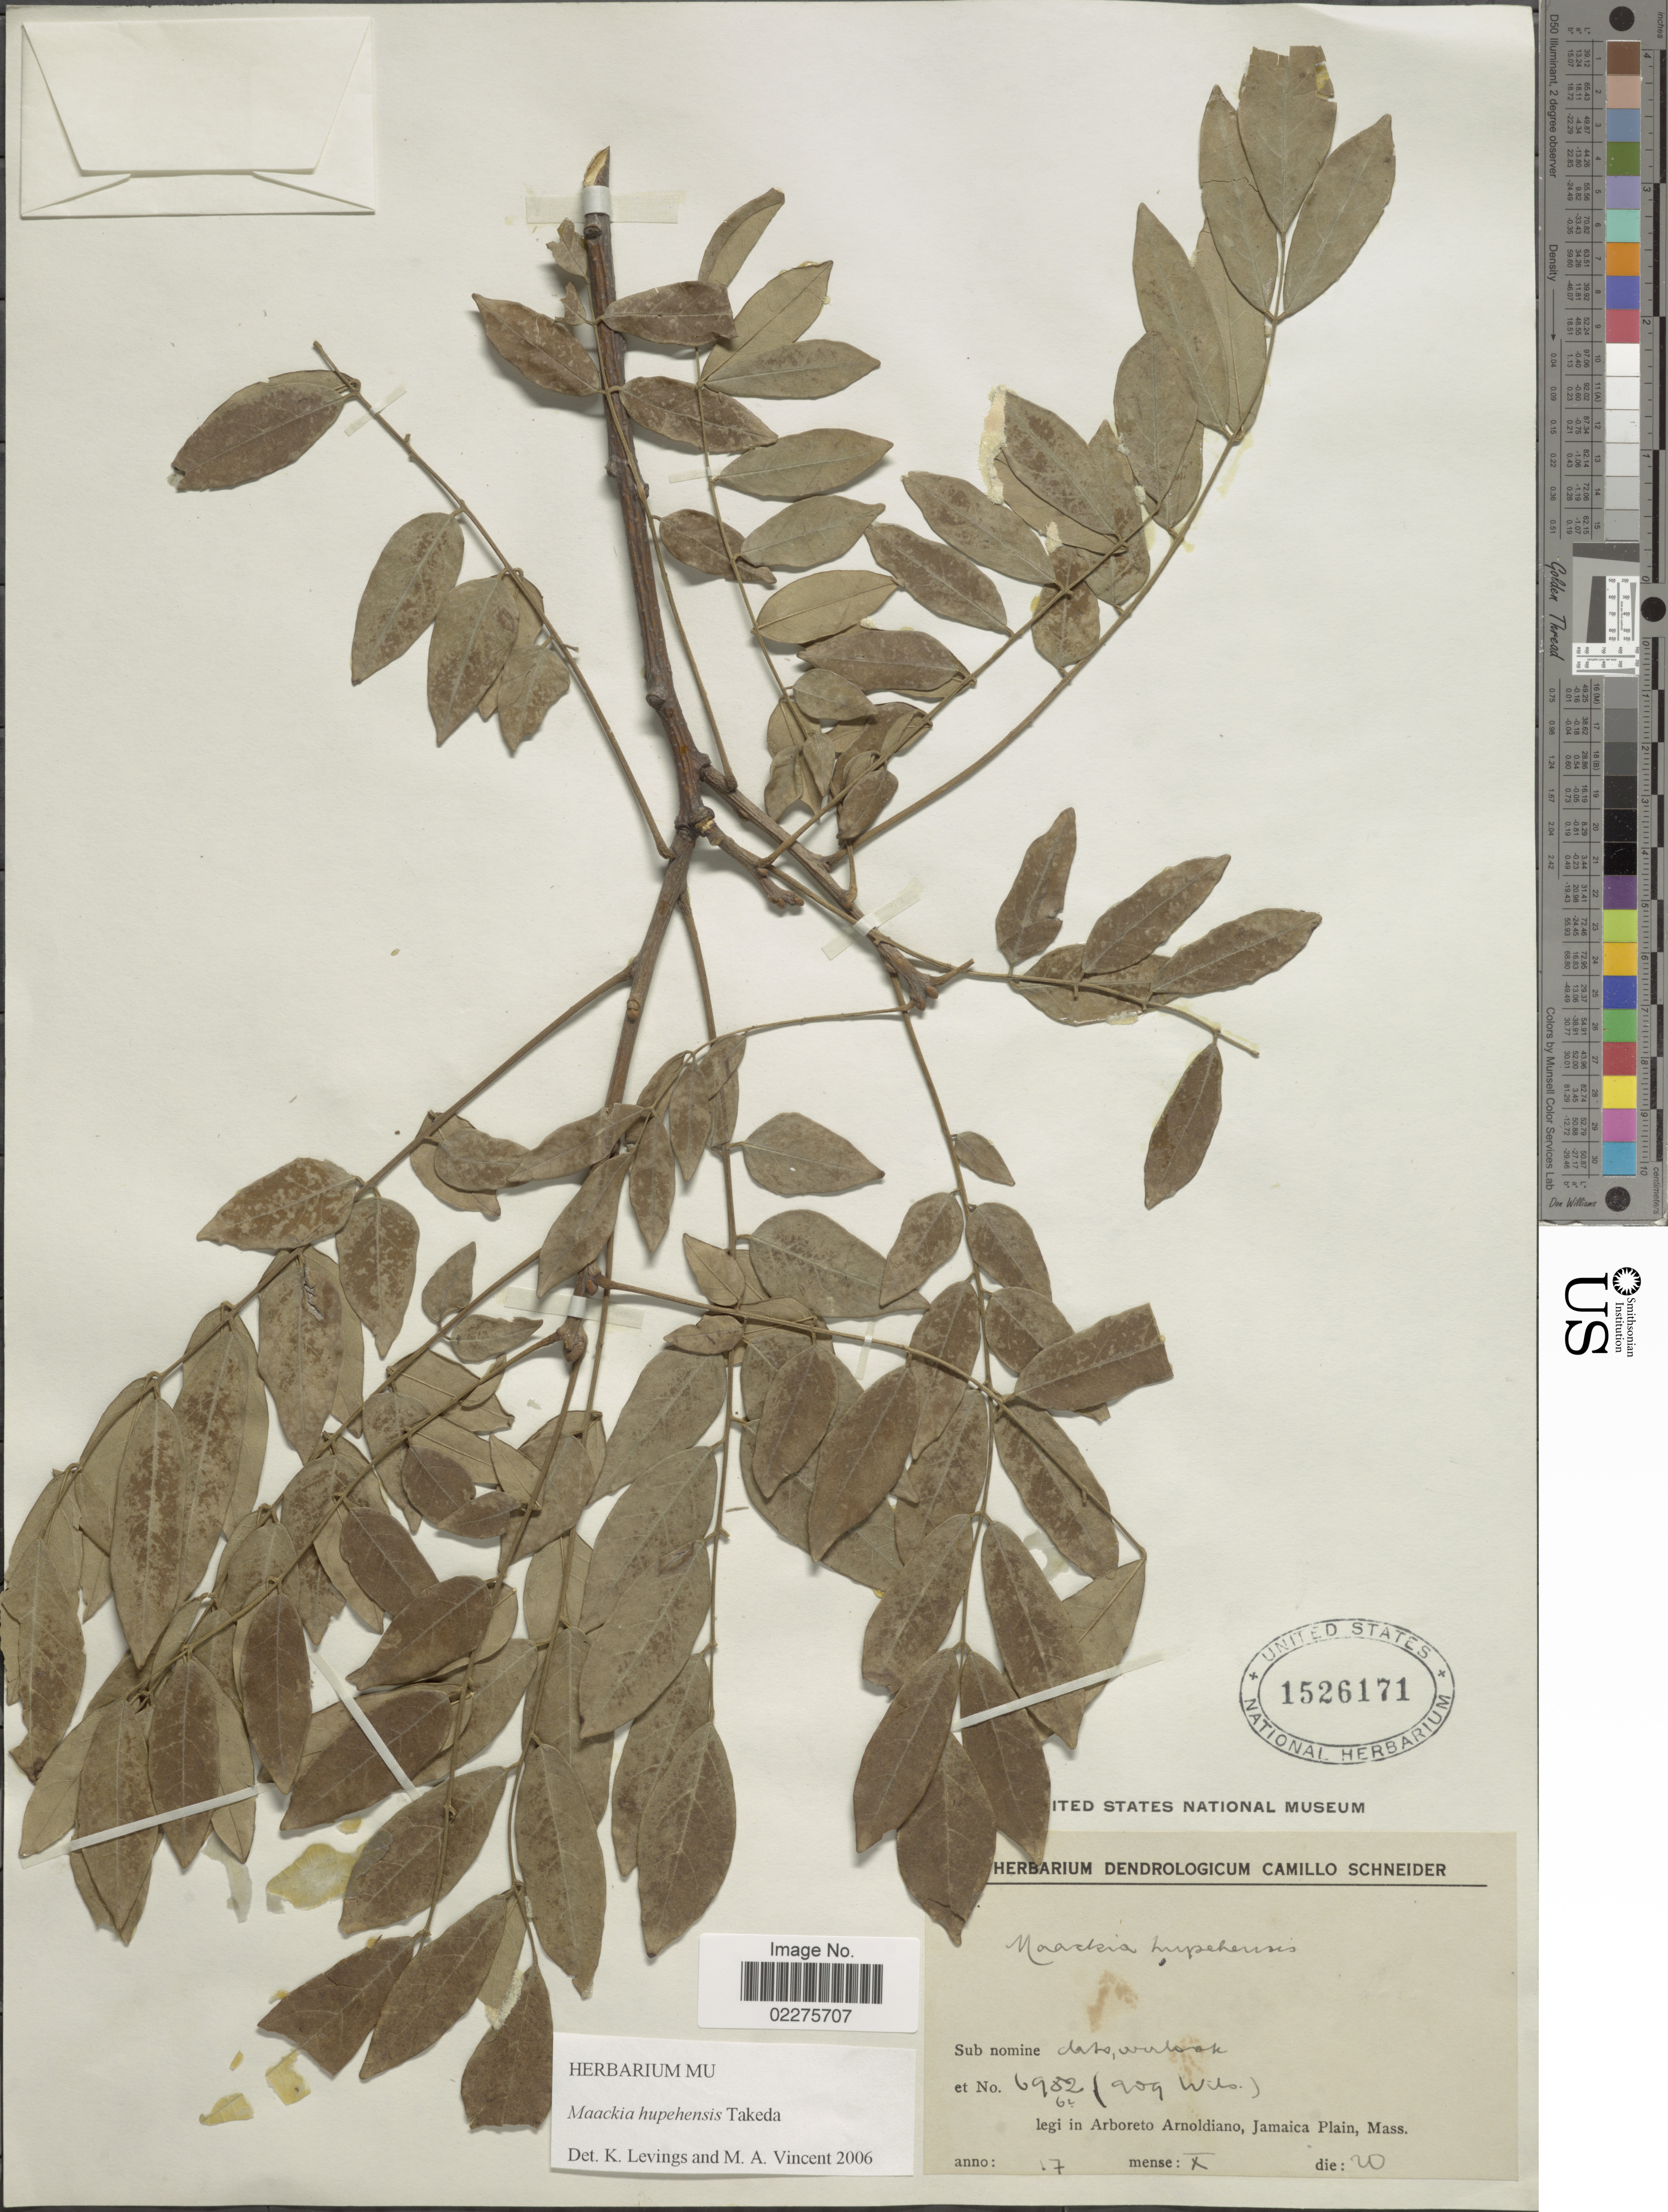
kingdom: Plantae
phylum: Tracheophyta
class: Magnoliopsida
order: Fabales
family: Fabaceae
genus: Maackia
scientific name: Maackia hupehensis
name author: Takeda in Sarg.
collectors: ex Arnold Arboretum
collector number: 6952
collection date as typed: Transcribed d/m/y: 20/10/17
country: United States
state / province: Massachusetts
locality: Jamaica Plain [unsure placement]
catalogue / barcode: US 1526171